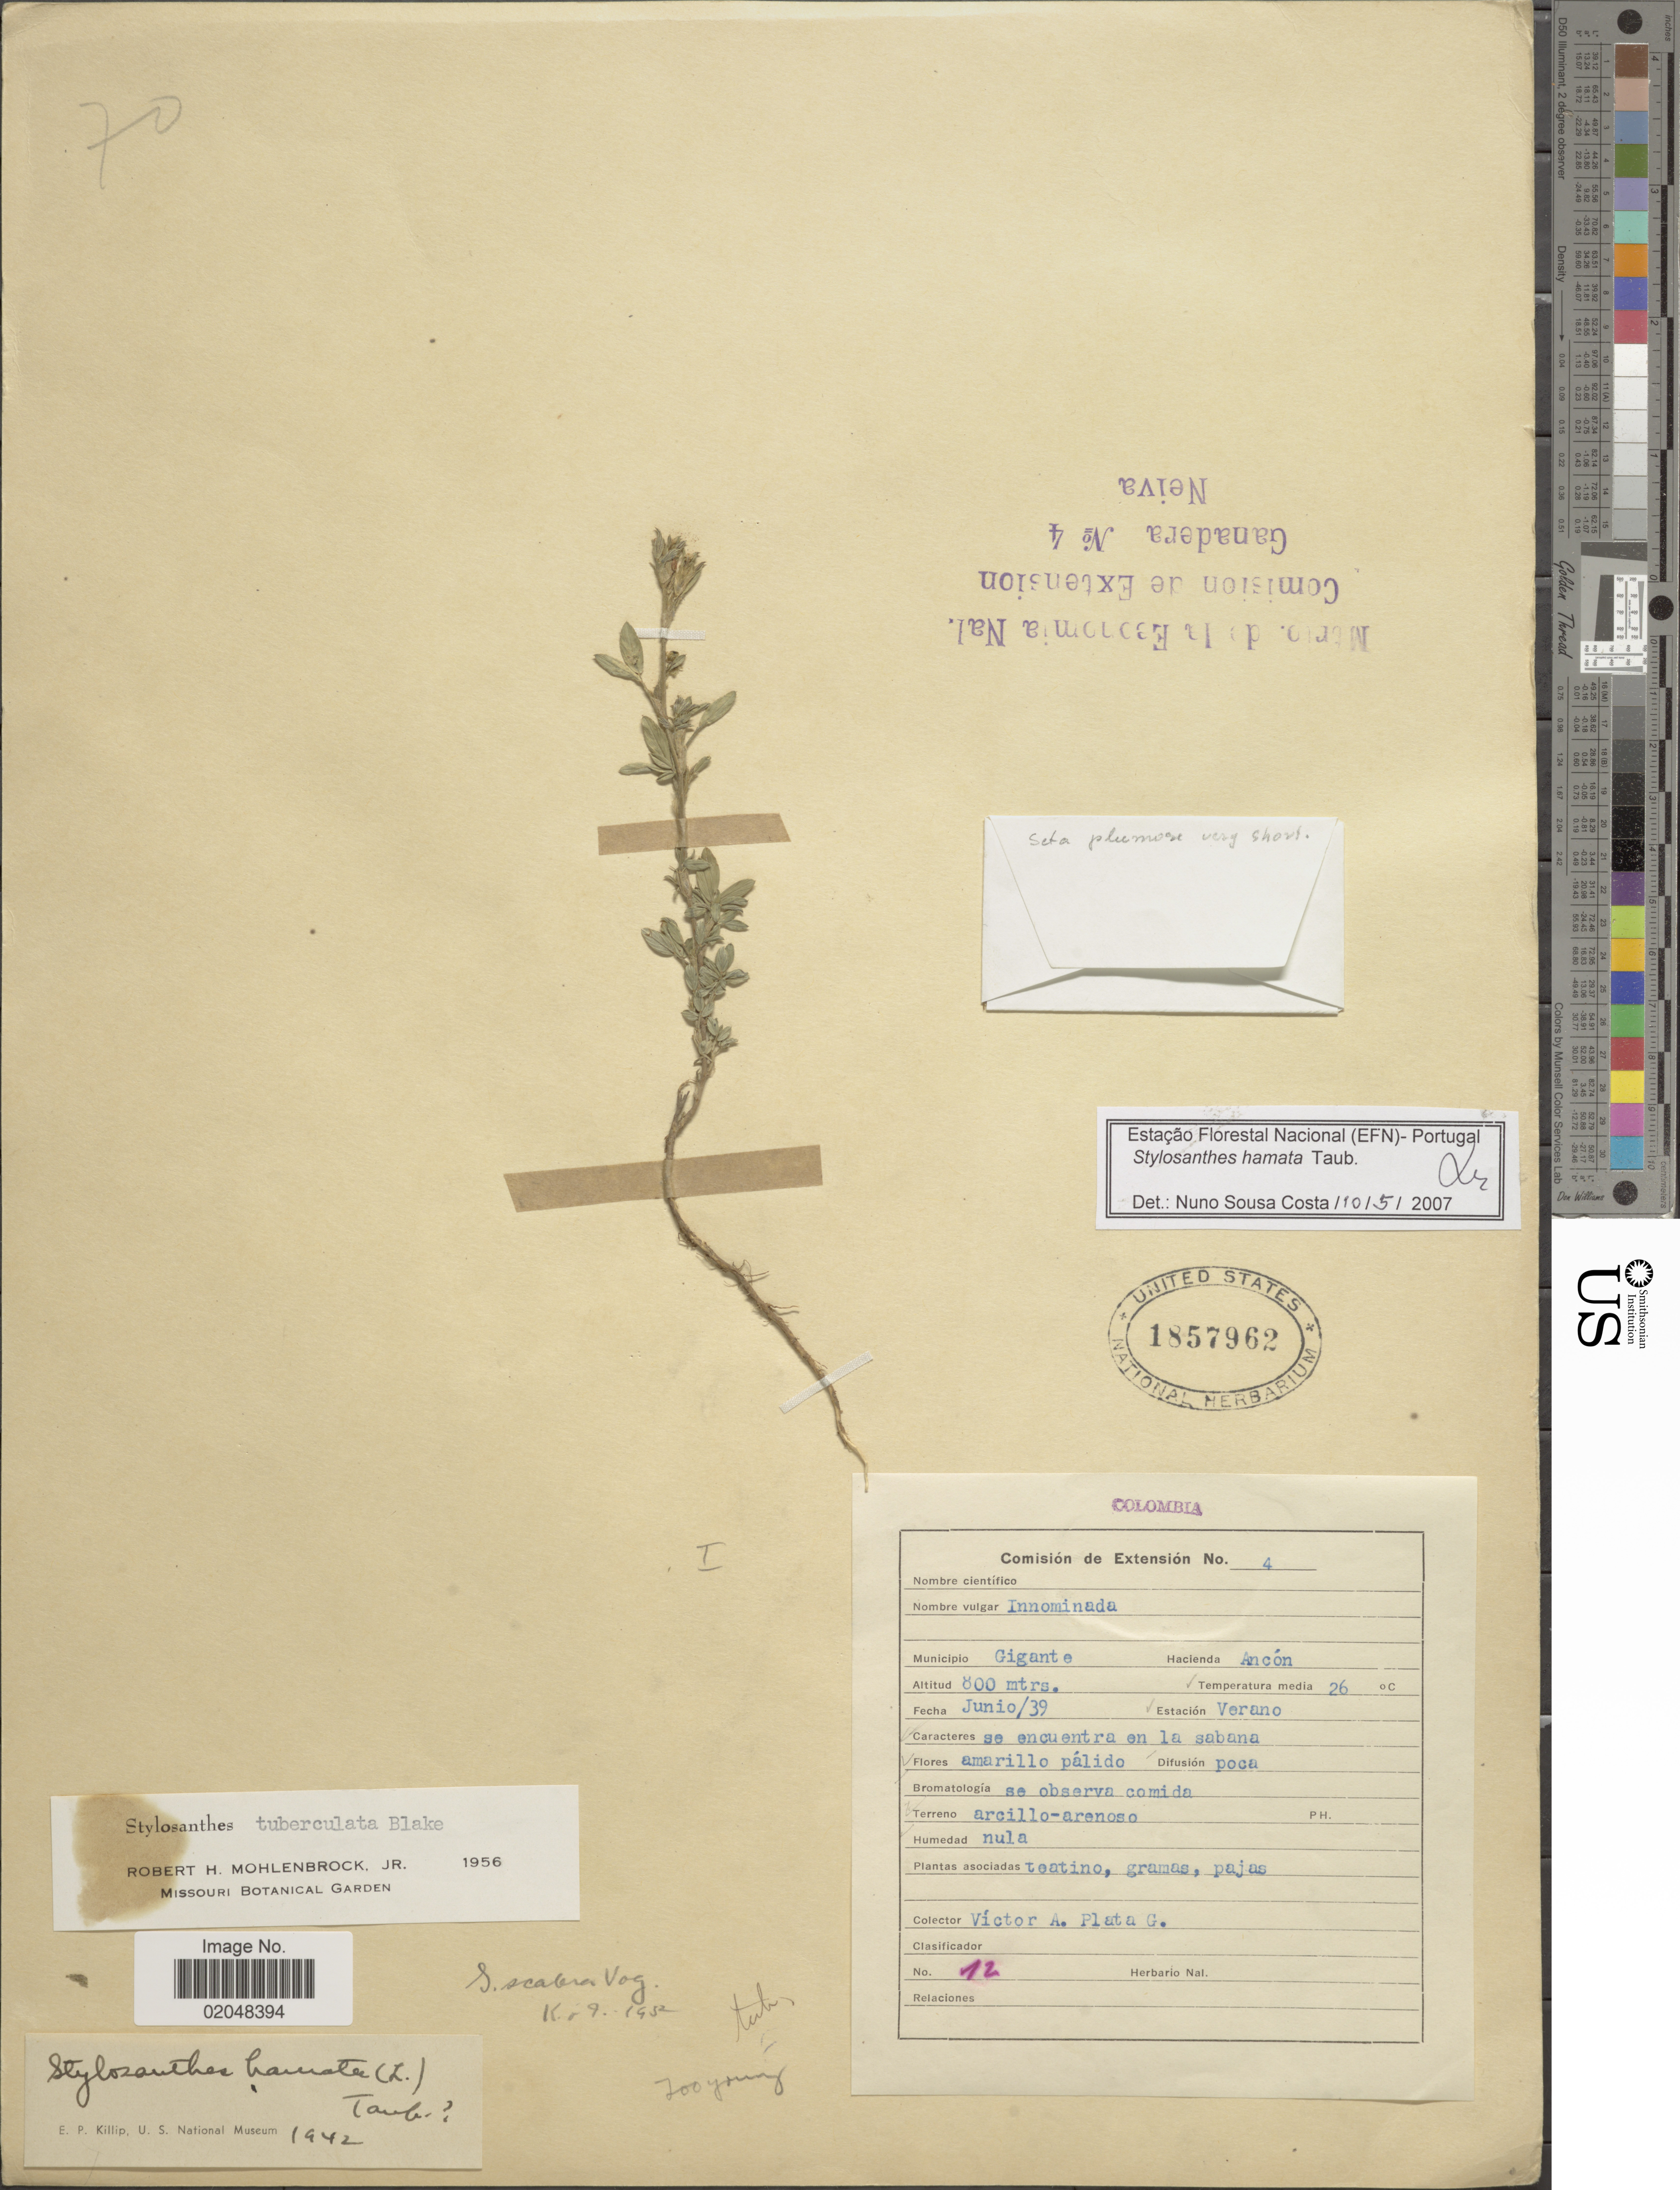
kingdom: Plantae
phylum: Tracheophyta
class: Magnoliopsida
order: Fabales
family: Fabaceae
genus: Stylosanthes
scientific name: Stylosanthes hamata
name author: (L.) Taub.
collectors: V. Plata Garcia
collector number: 12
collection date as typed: Transcribed d/m/y: /6/39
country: Colombia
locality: Municipio Gigante, Hacienda Ancon, , arcillo-arenoso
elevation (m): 800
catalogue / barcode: US 1857962